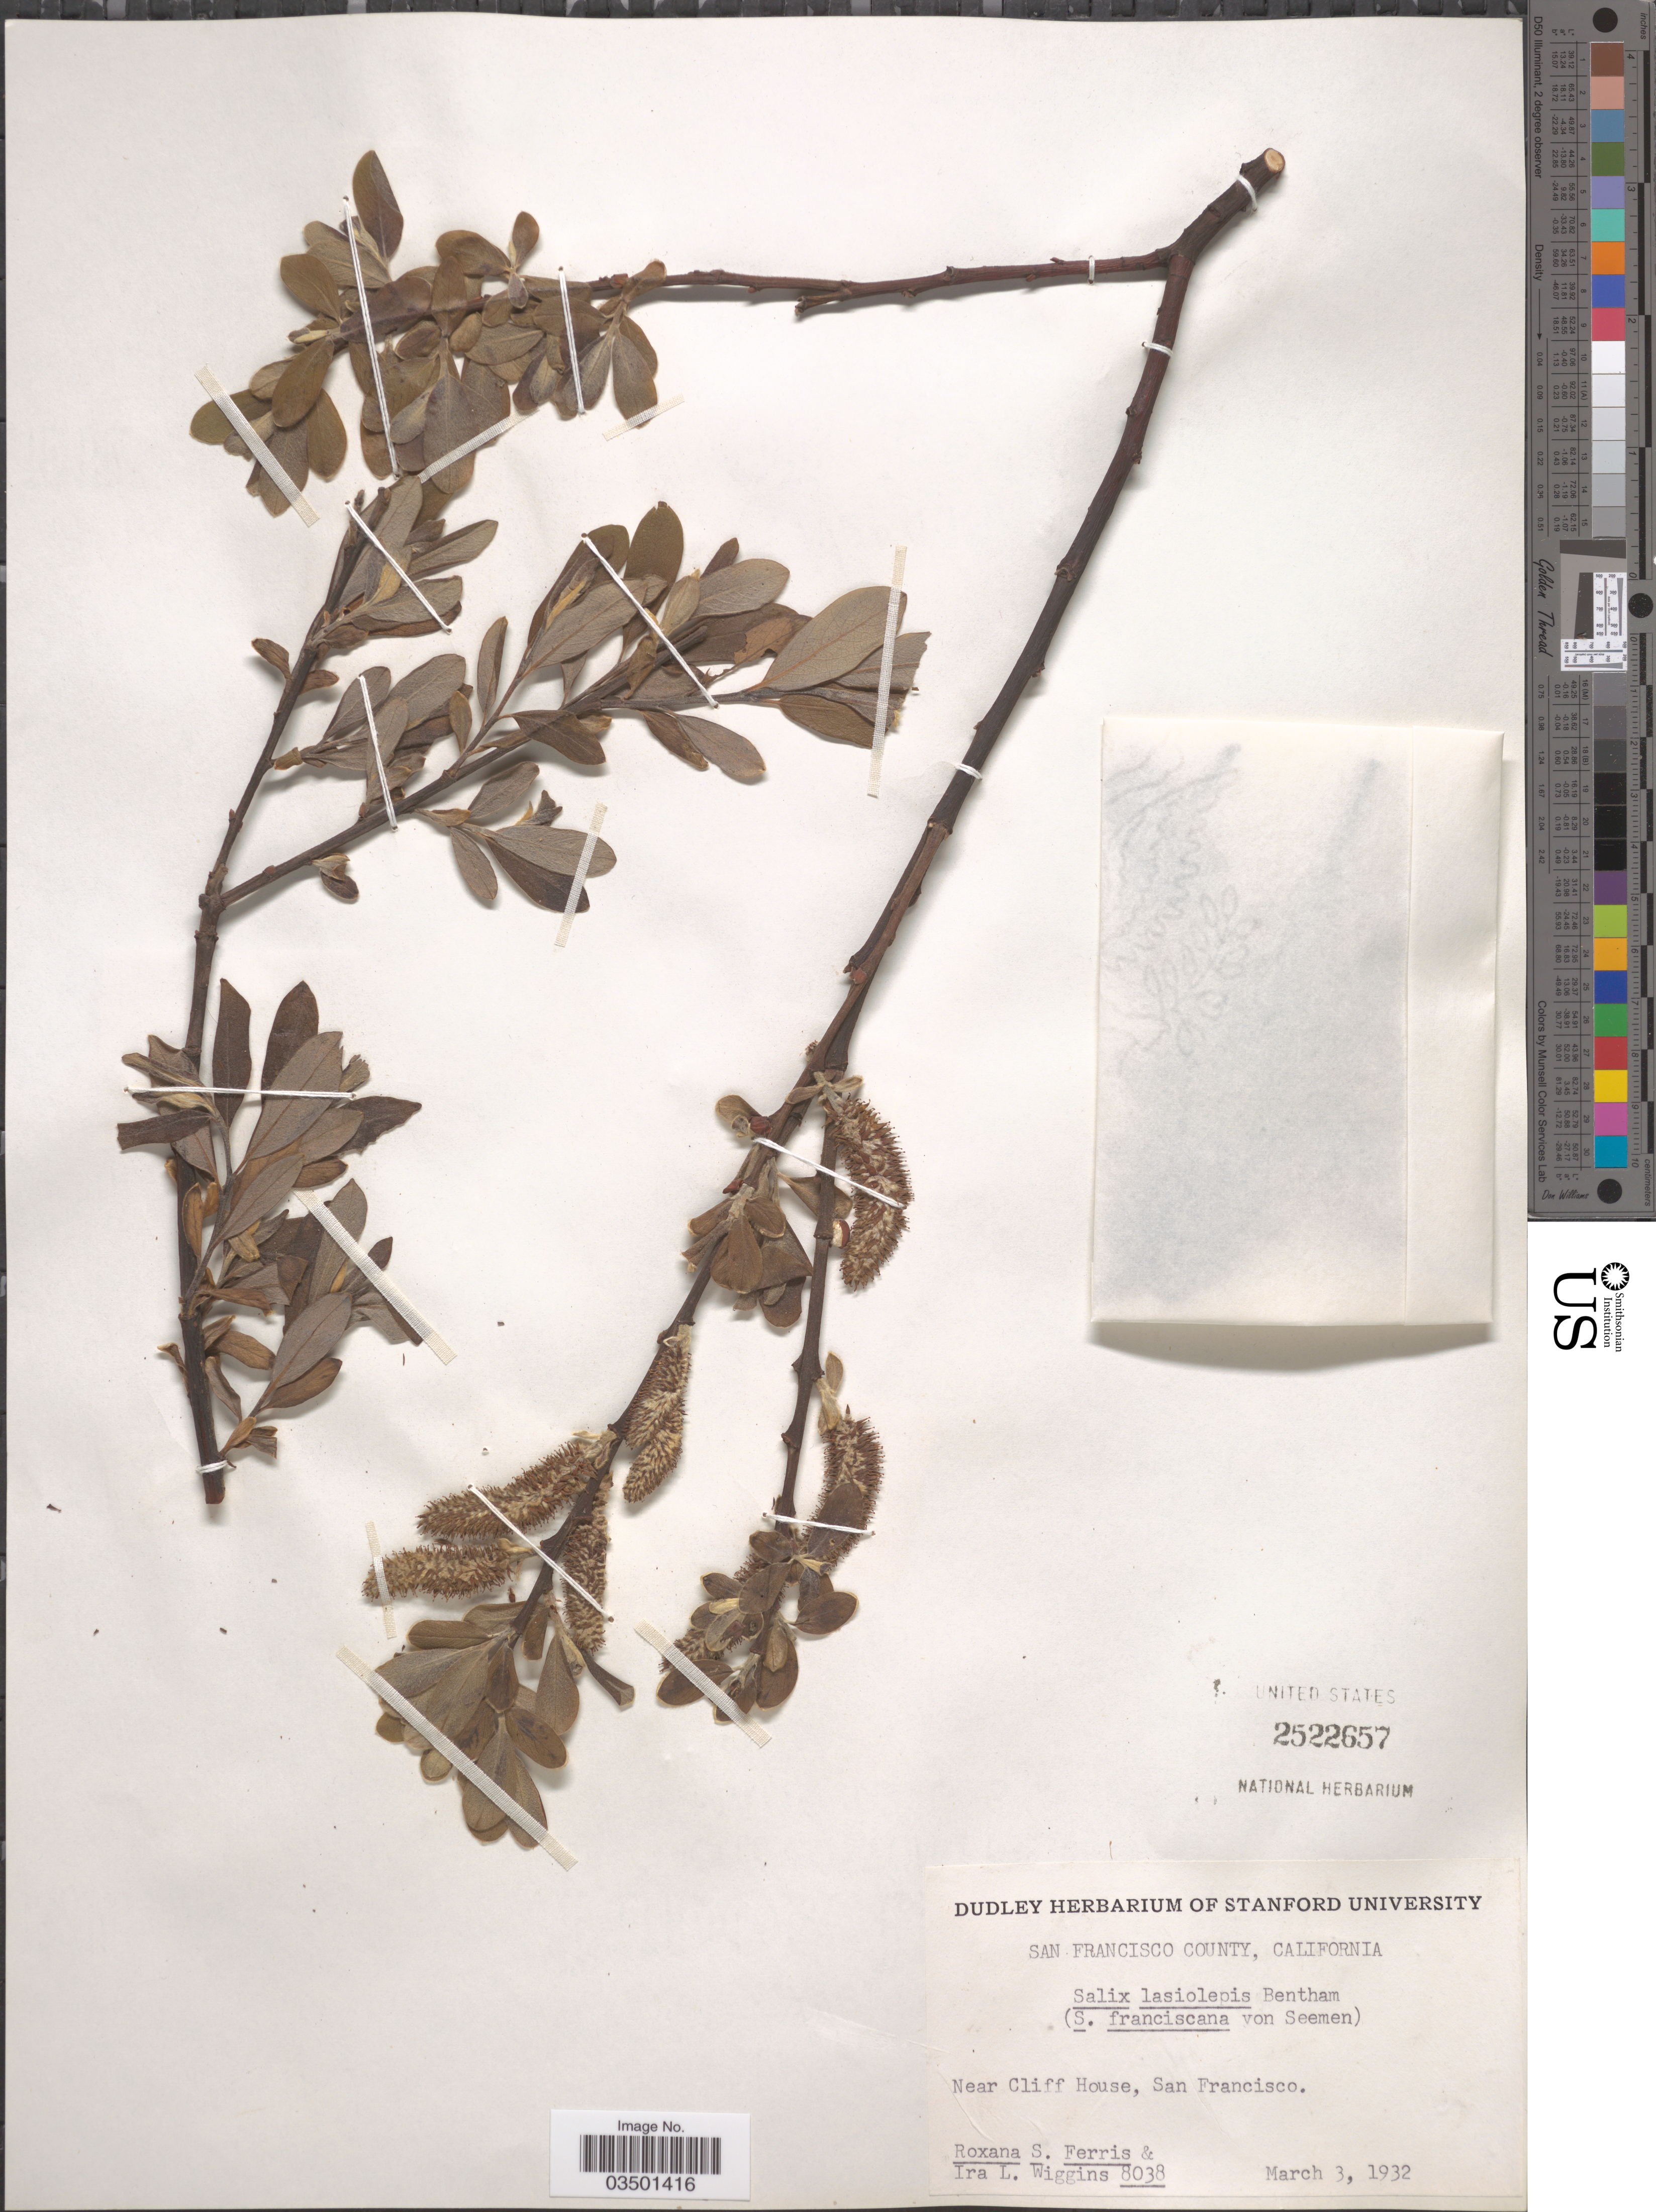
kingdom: Plantae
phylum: Tracheophyta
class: Magnoliopsida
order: Malpighiales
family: Salicaceae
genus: Salix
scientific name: Salix lasiolepis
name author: Benth.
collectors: R. S. Ferris & I. L. Wiggins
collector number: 8038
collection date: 1932-03-03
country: United States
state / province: California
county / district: San Francisco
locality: San Francisco County. Near Cliff House, San Francisco.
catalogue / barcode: US 2522657